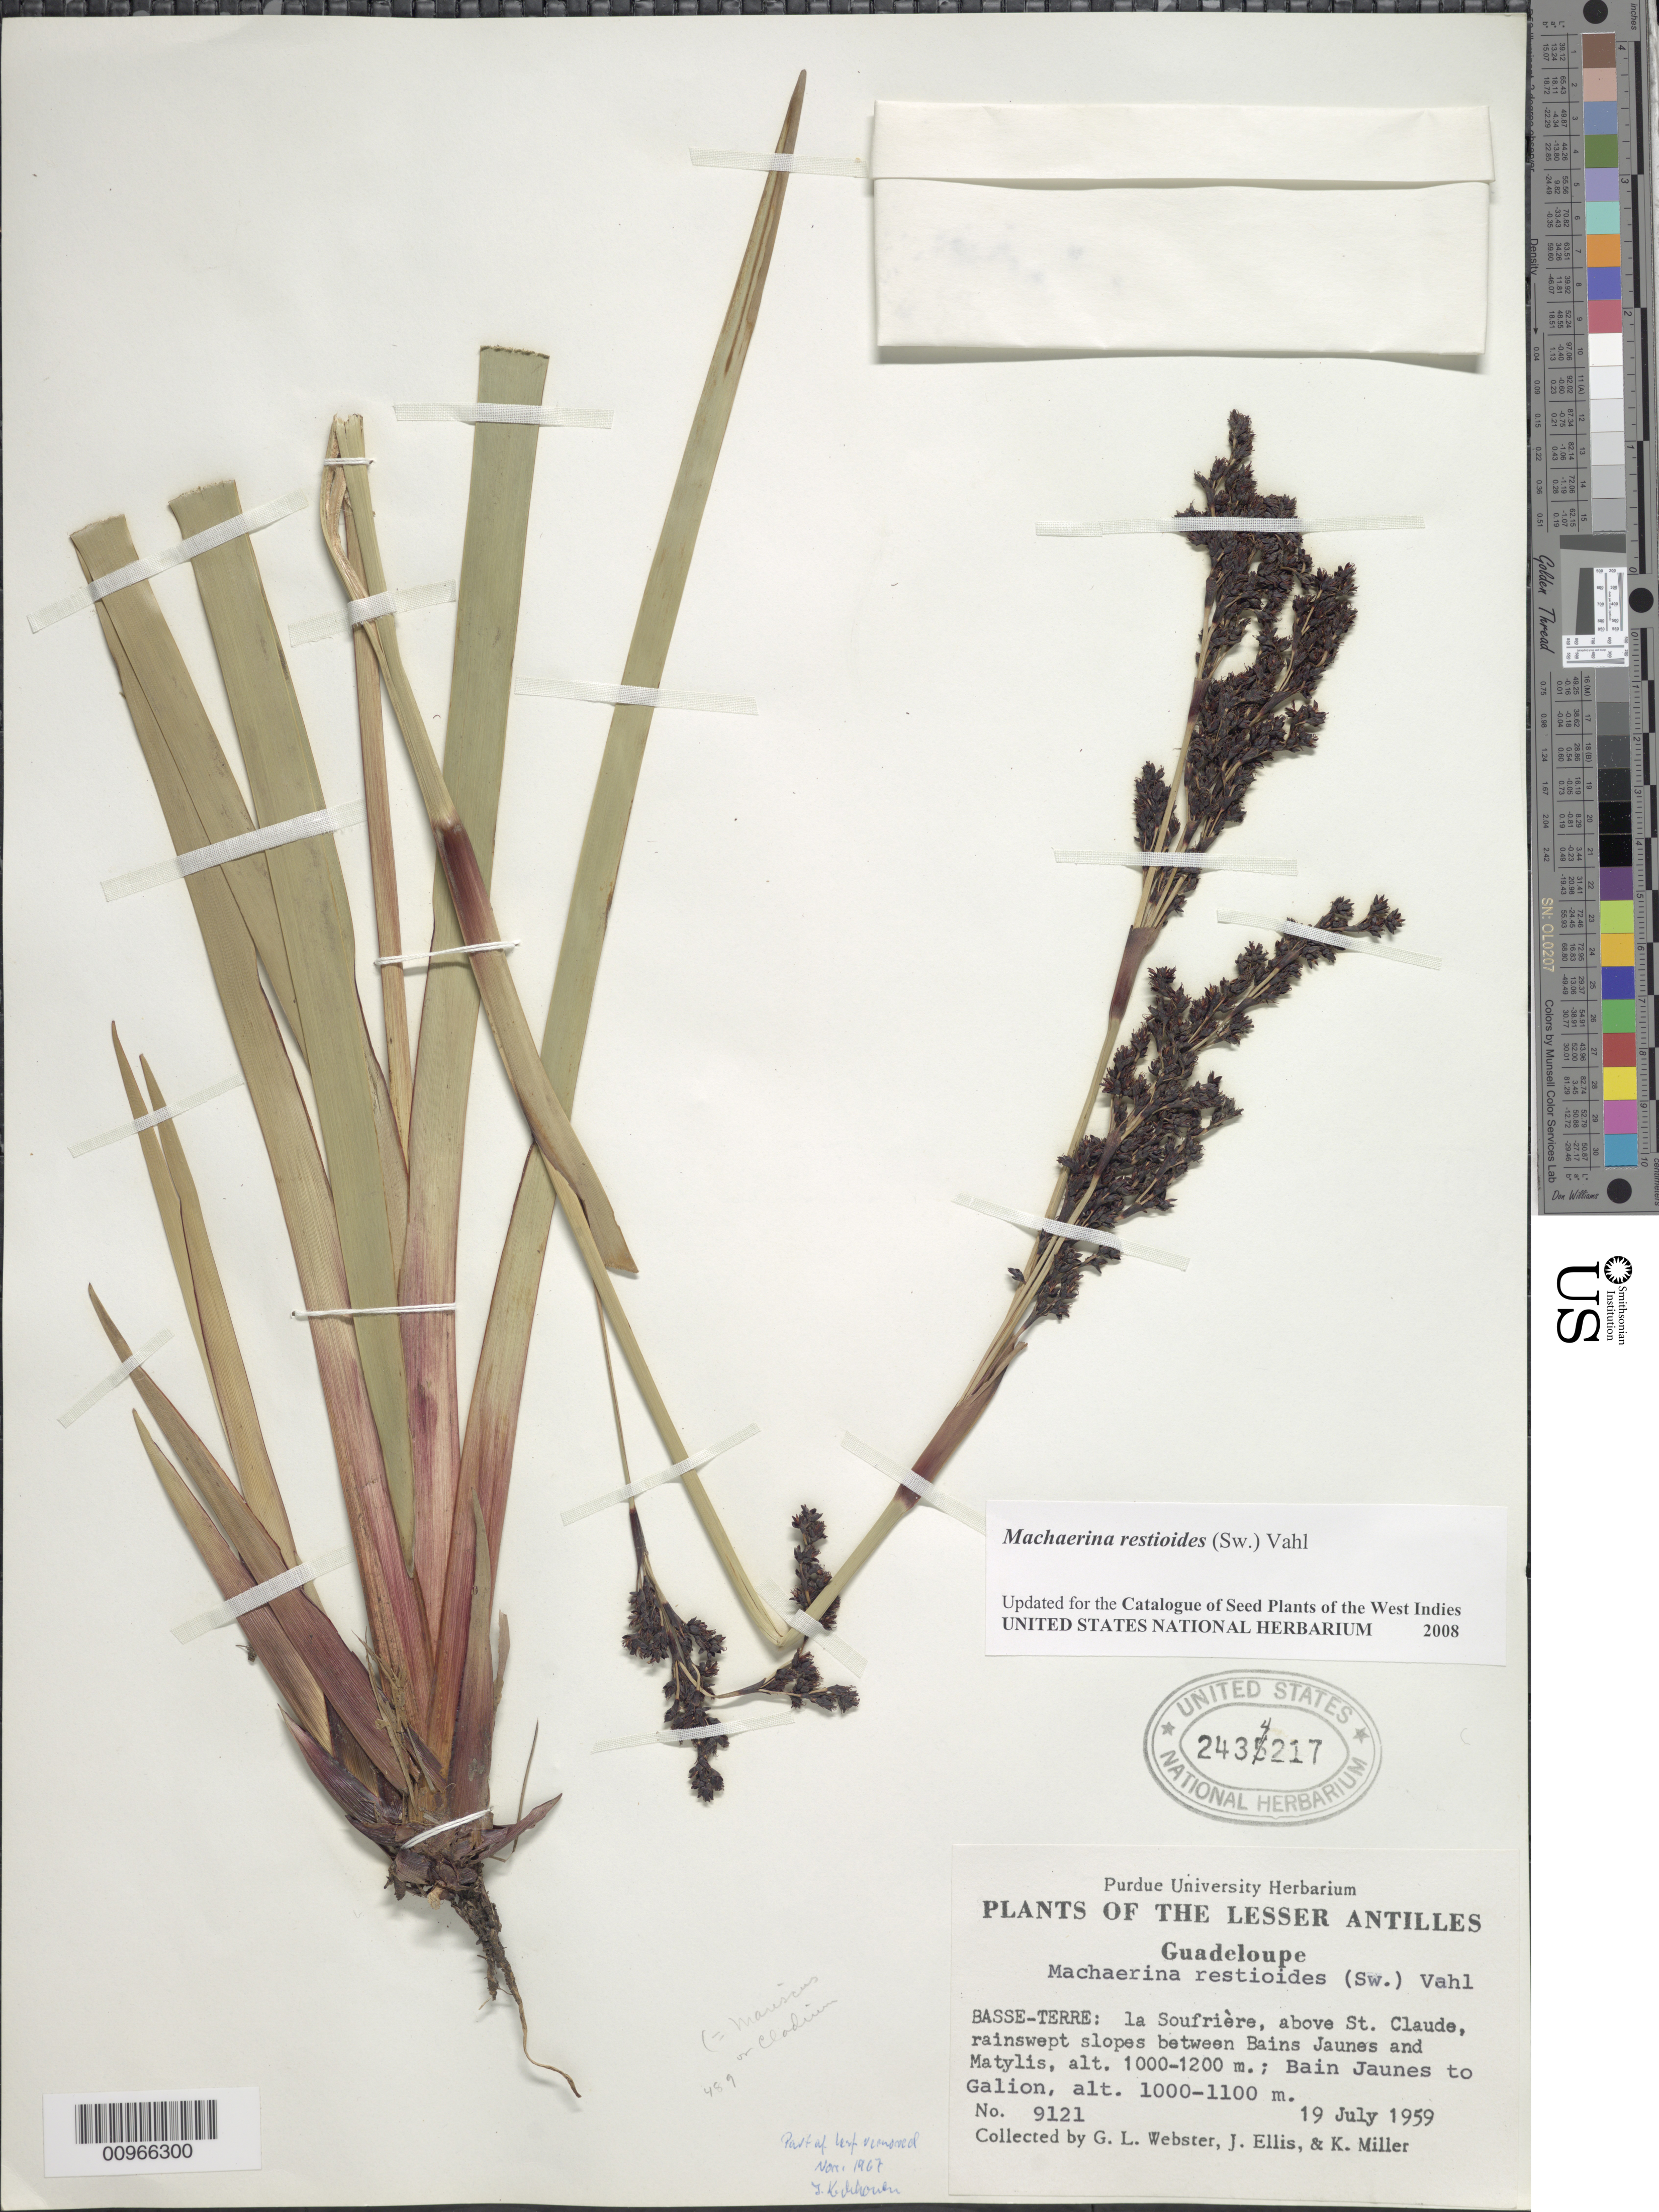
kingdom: Plantae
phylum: Tracheophyta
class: Liliopsida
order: Poales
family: Cyperaceae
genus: Machaerina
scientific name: Machaerina restioides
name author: (Sw.) Vahl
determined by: Strong, M. T., (US), Smithsonian Institution - National Museum of Natural History (UNITED STATES)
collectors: G. L. Webster, J. Ellis & K. Miller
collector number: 9121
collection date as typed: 19 Jul 1959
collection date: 1959-07-19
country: Guadeloupe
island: Basse Terre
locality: Bass-Terre, La Soufrière, above St. Claude, between Bains jaunes and Maylis, Bain Jaunes to Galion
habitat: Rainswept slopes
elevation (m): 1000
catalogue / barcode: US 2434217